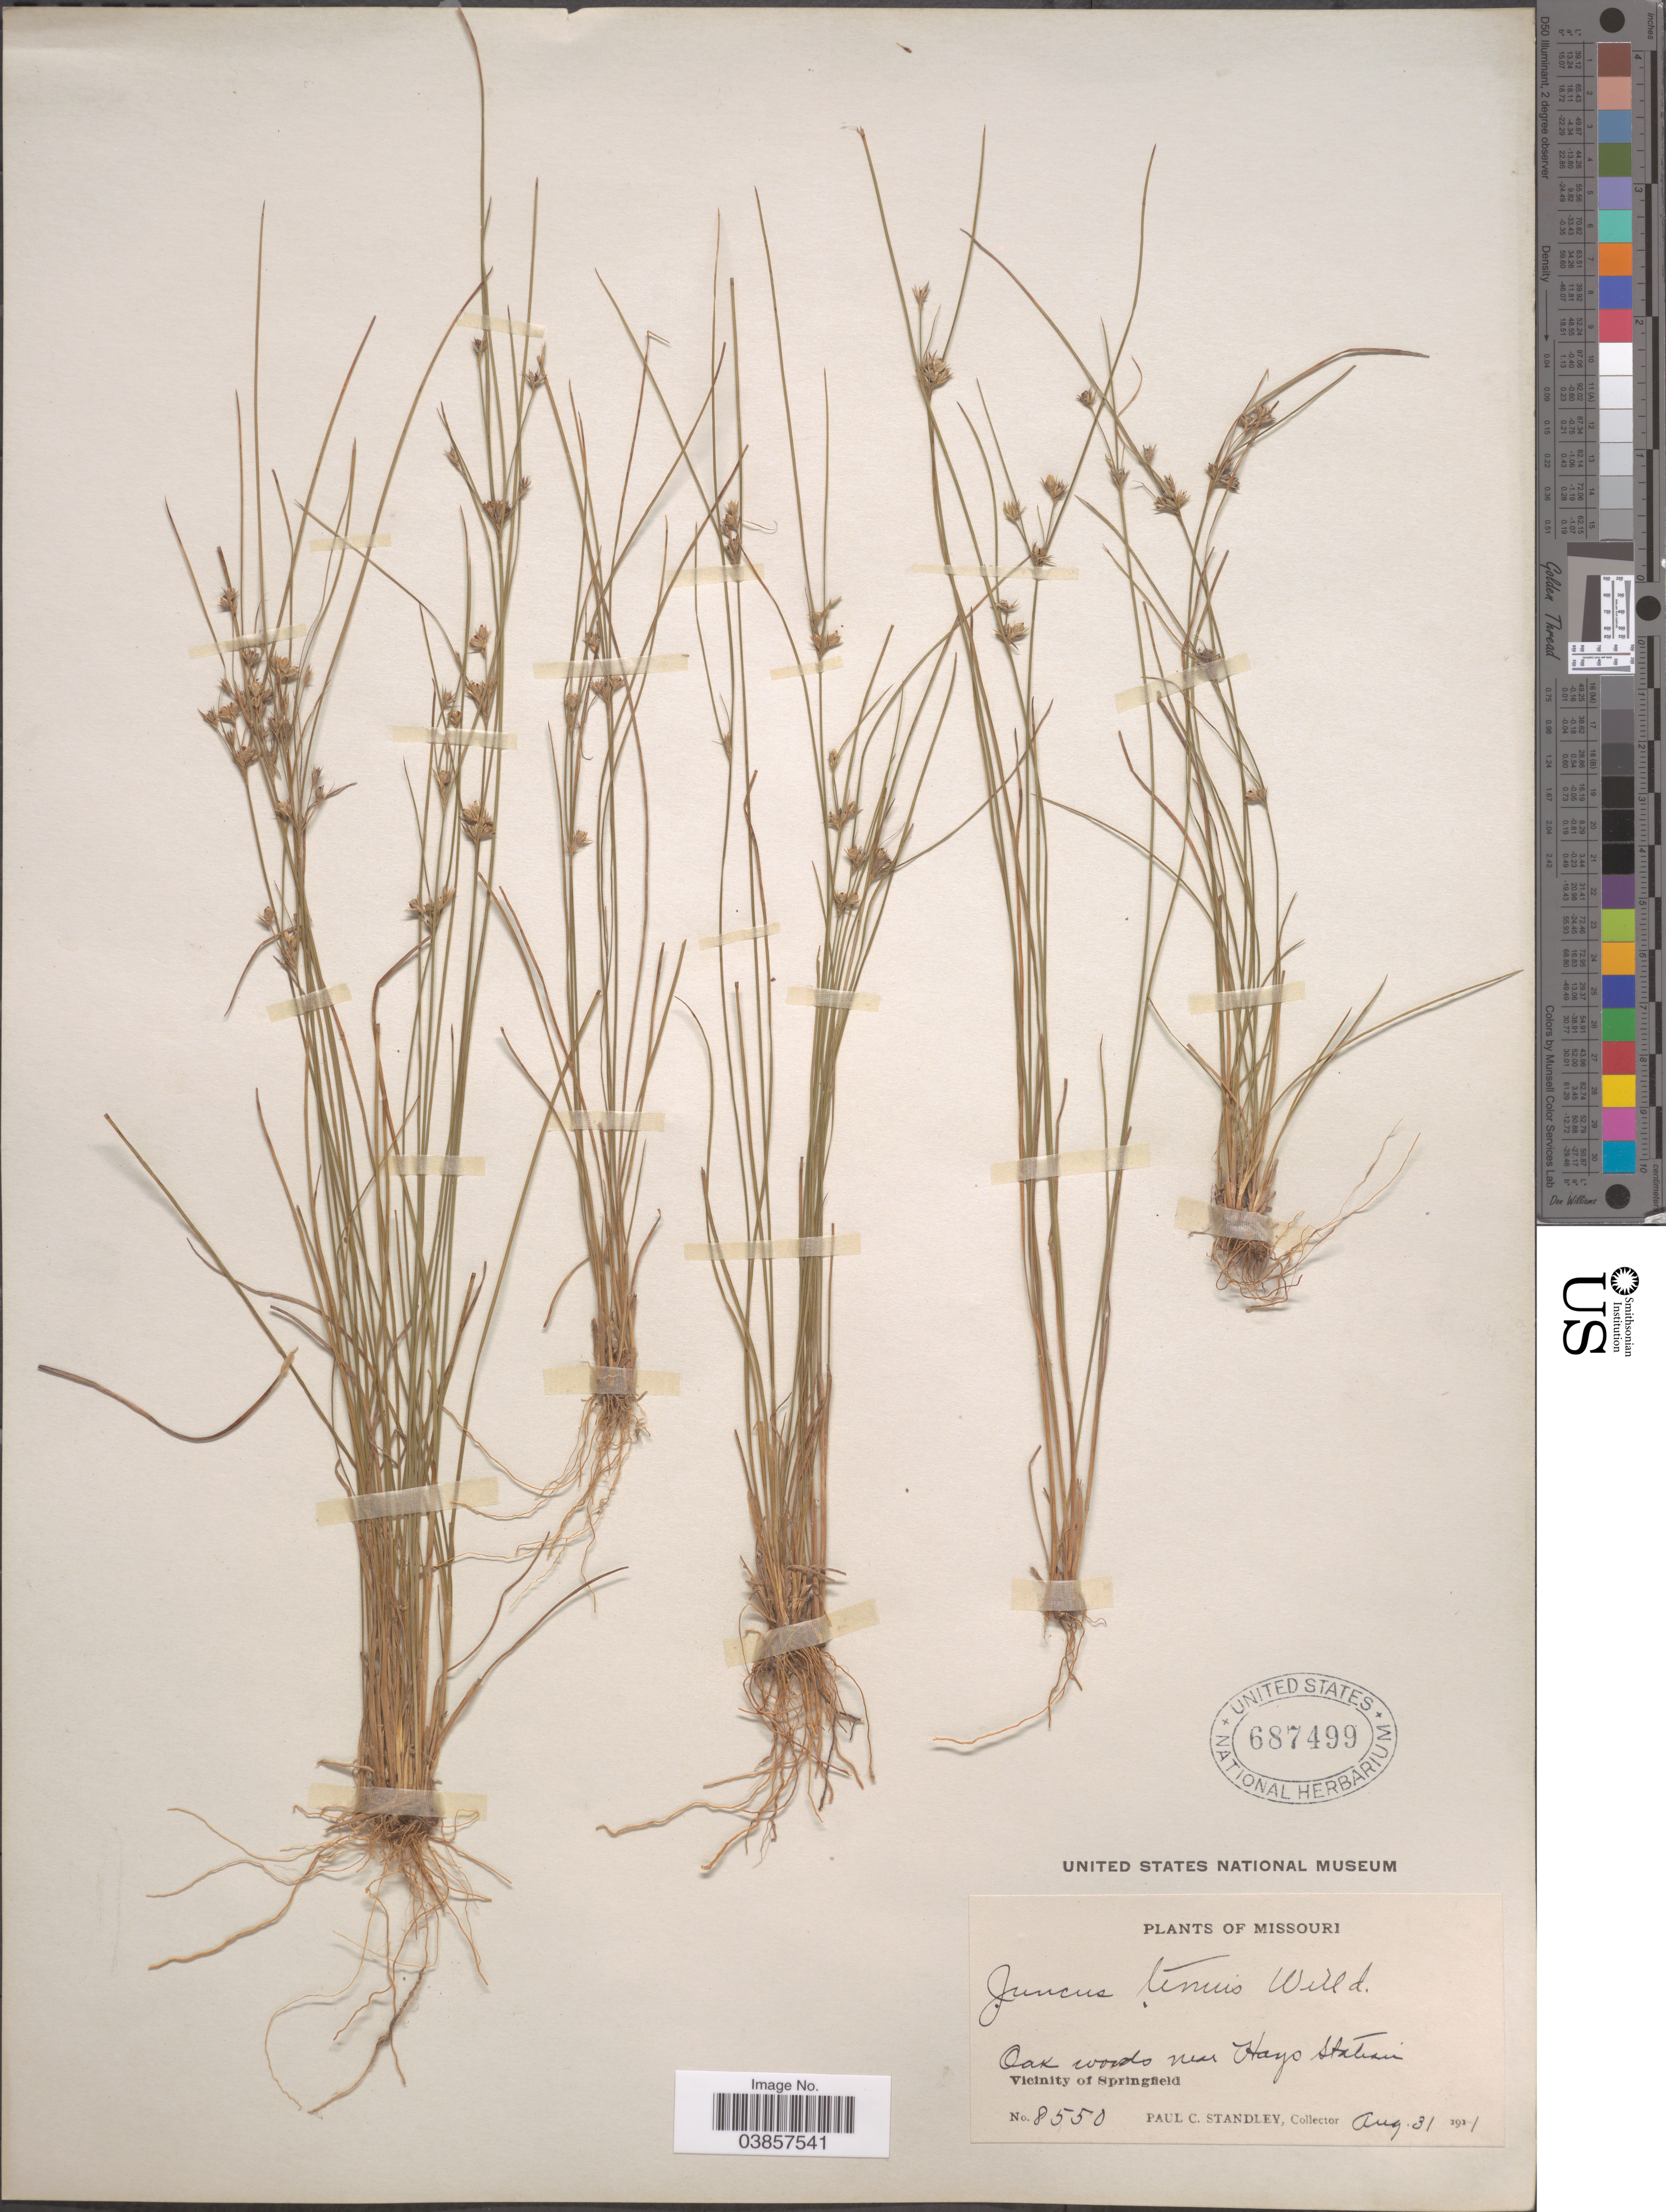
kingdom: Plantae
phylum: Tracheophyta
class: Liliopsida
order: Poales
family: Juncaceae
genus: Juncus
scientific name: Juncus tenuis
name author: Willd.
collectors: P. C. Standley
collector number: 8550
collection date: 1911-08-31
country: United States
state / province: Mississippi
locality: Oak woods near Hayo Station. Vicinity of Springfield.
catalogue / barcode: US 687499